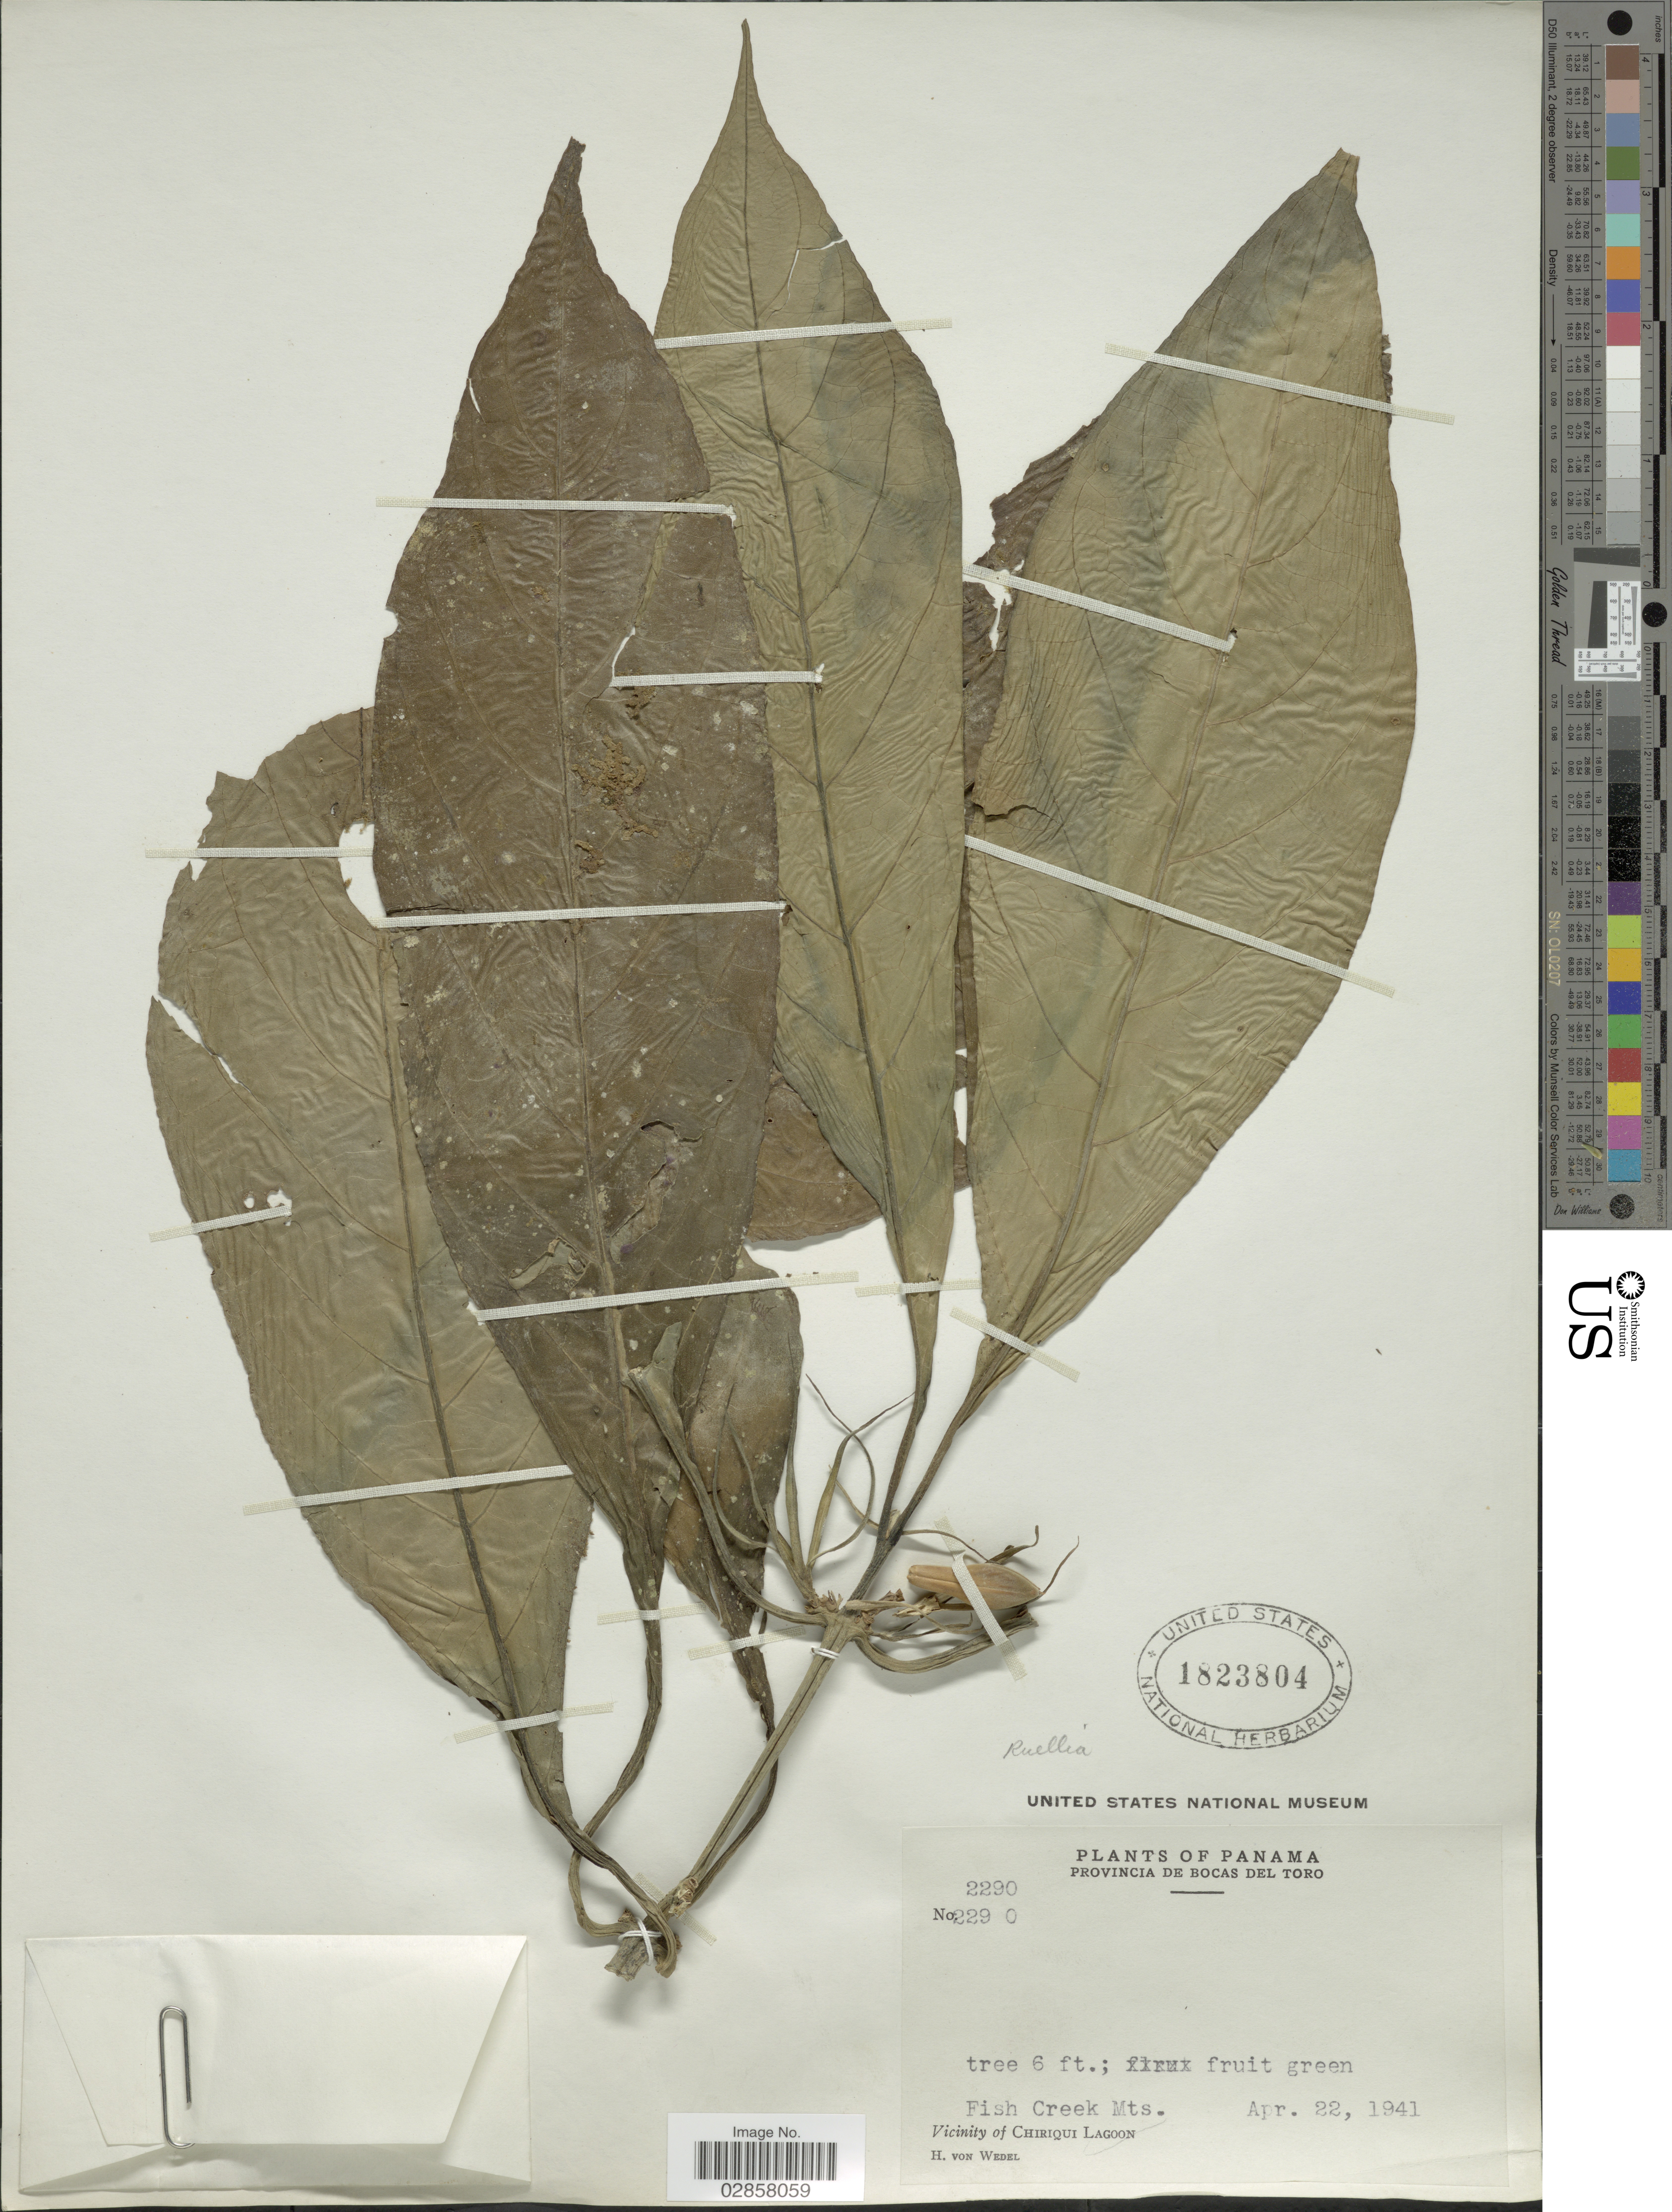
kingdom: Plantae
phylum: Tracheophyta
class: Magnoliopsida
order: Lamiales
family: Acanthaceae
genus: Ruellia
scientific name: Ruellia praeclara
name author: Standl.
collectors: H. von Wedel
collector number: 2290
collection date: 1941-04-22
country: Panama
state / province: Bocas del Toro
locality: Fish Creek Mts. Vicinity of Chiriqui Lagoon.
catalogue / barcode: US 1823804